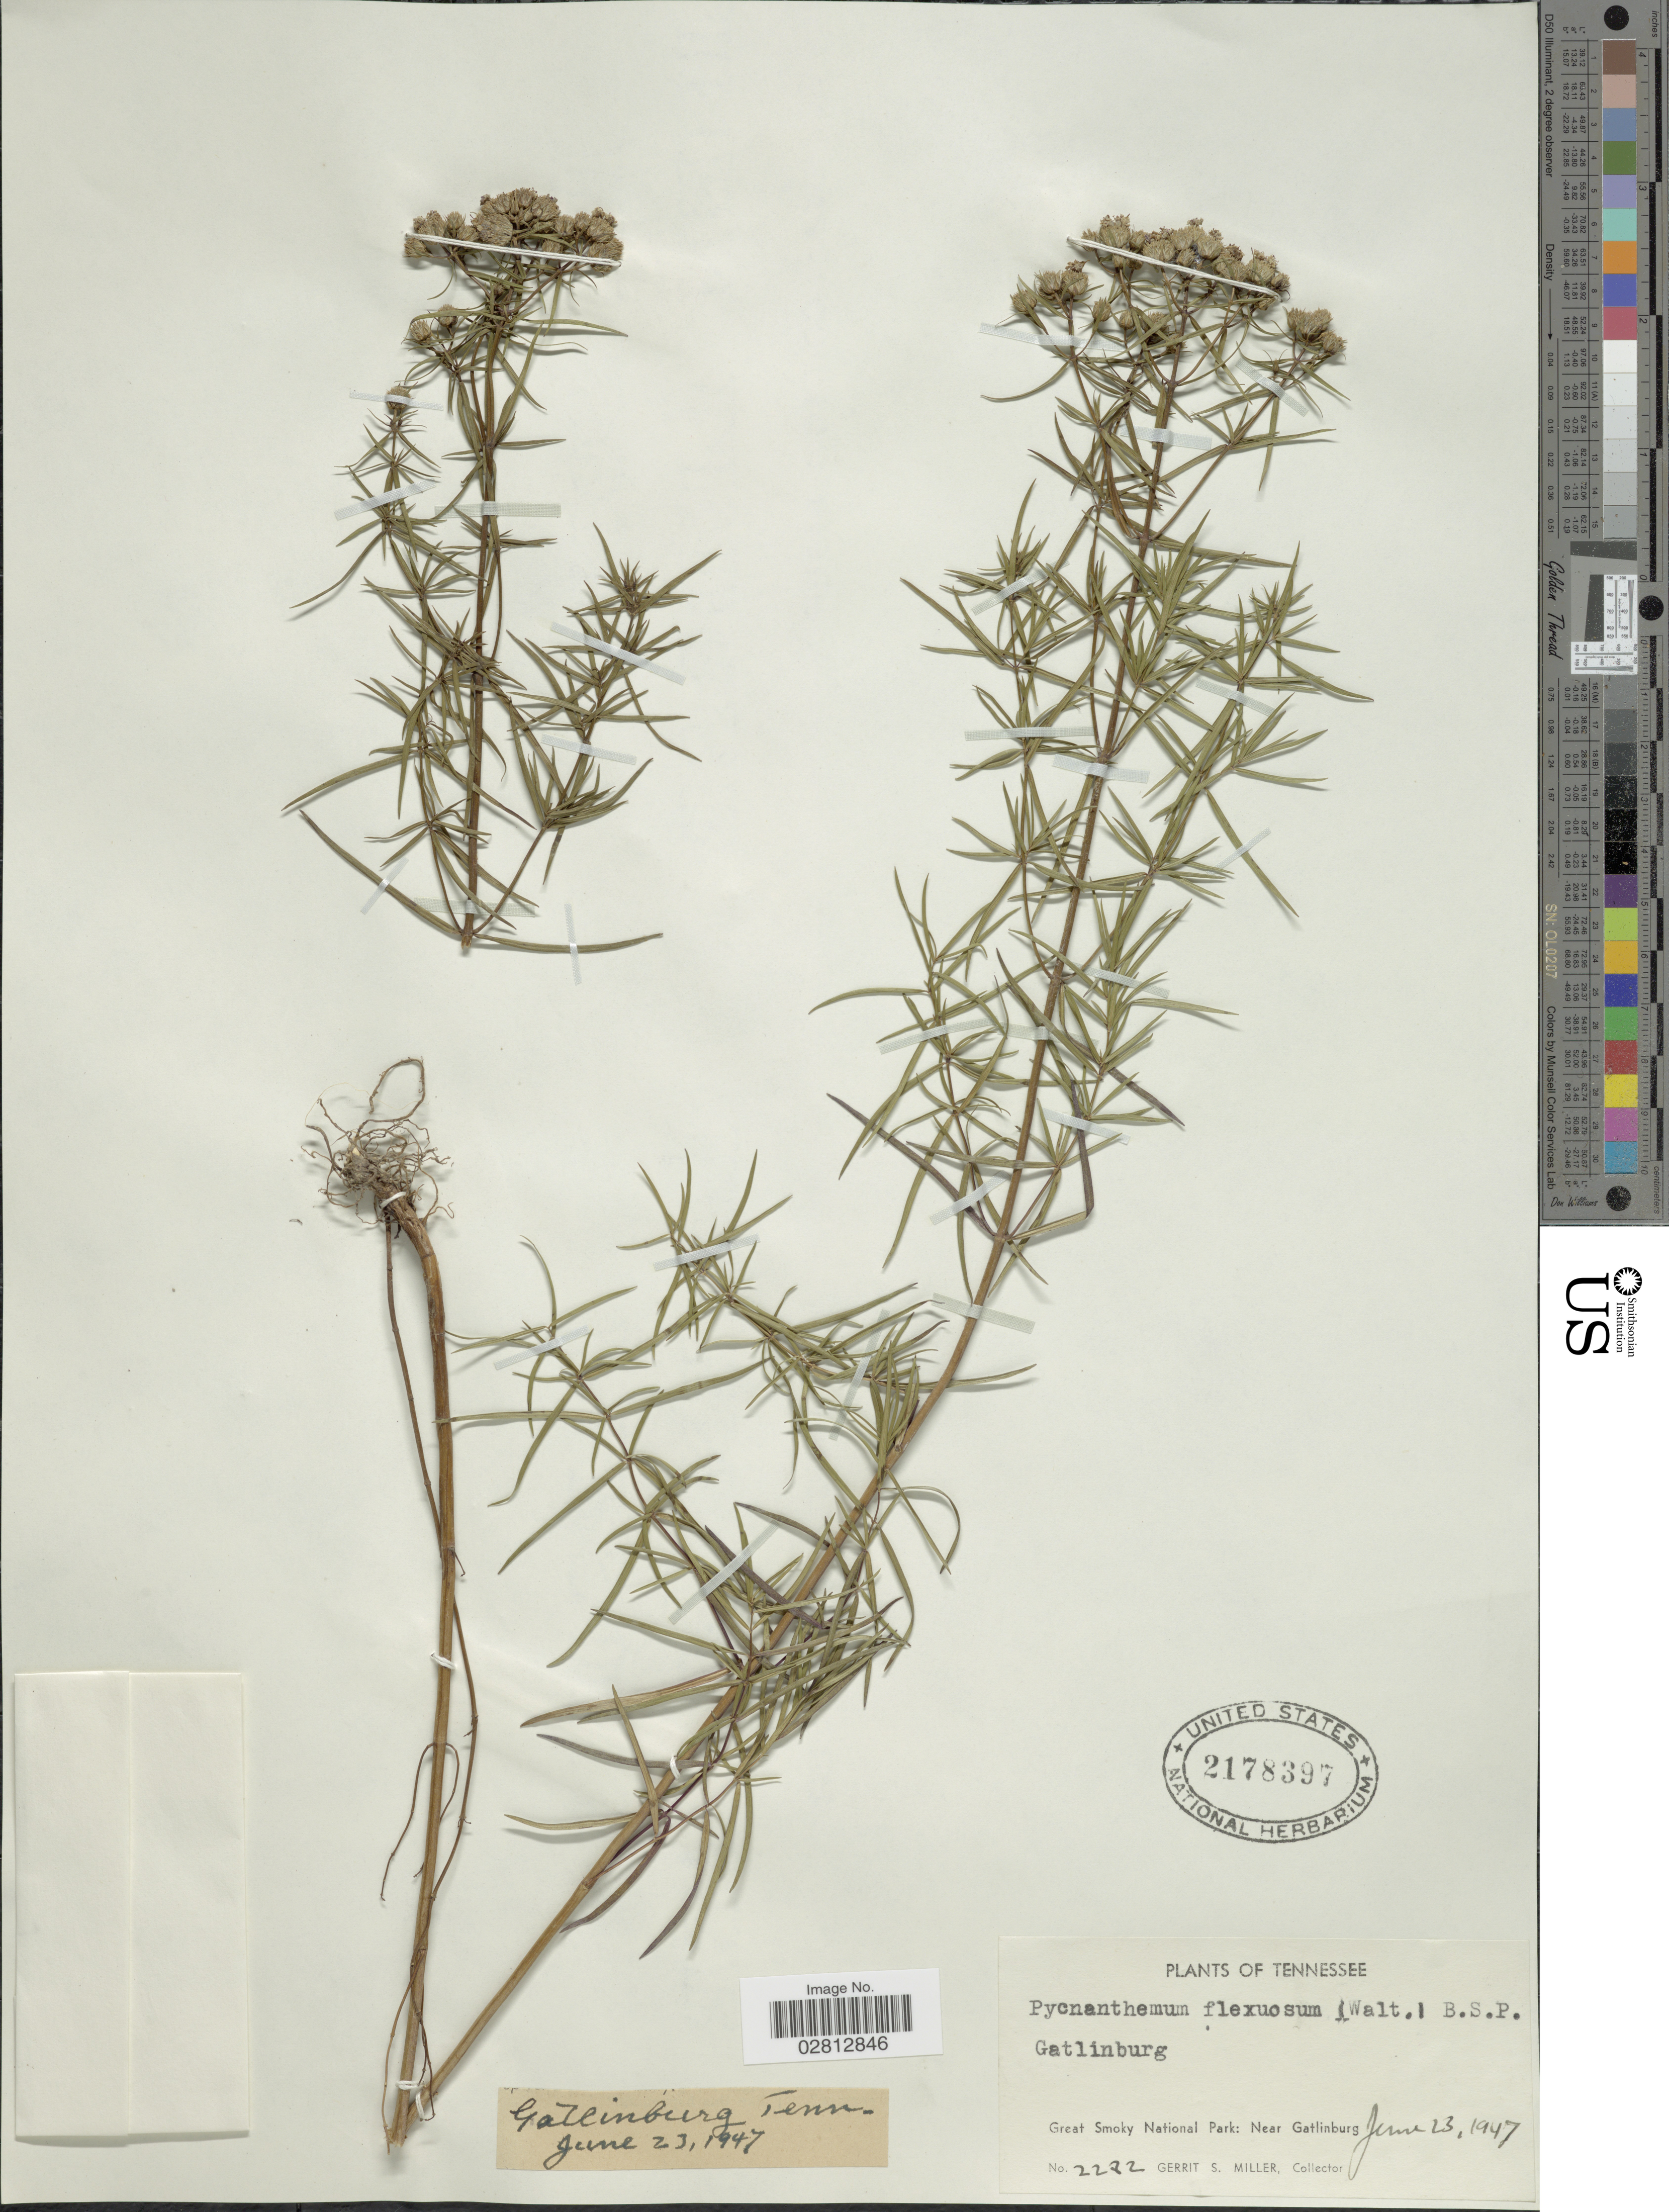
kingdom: Plantae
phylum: Tracheophyta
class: Magnoliopsida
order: Lamiales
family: Lamiaceae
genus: Pycnanthemum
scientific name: Pycnanthemum tenuifolium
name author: Schrad.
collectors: G. S. Miller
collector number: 2282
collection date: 1947-06-23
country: United States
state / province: Tennessee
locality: Gatlinburg. Great Smoky National Park: Near Gatlinburg.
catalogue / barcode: US 2178397